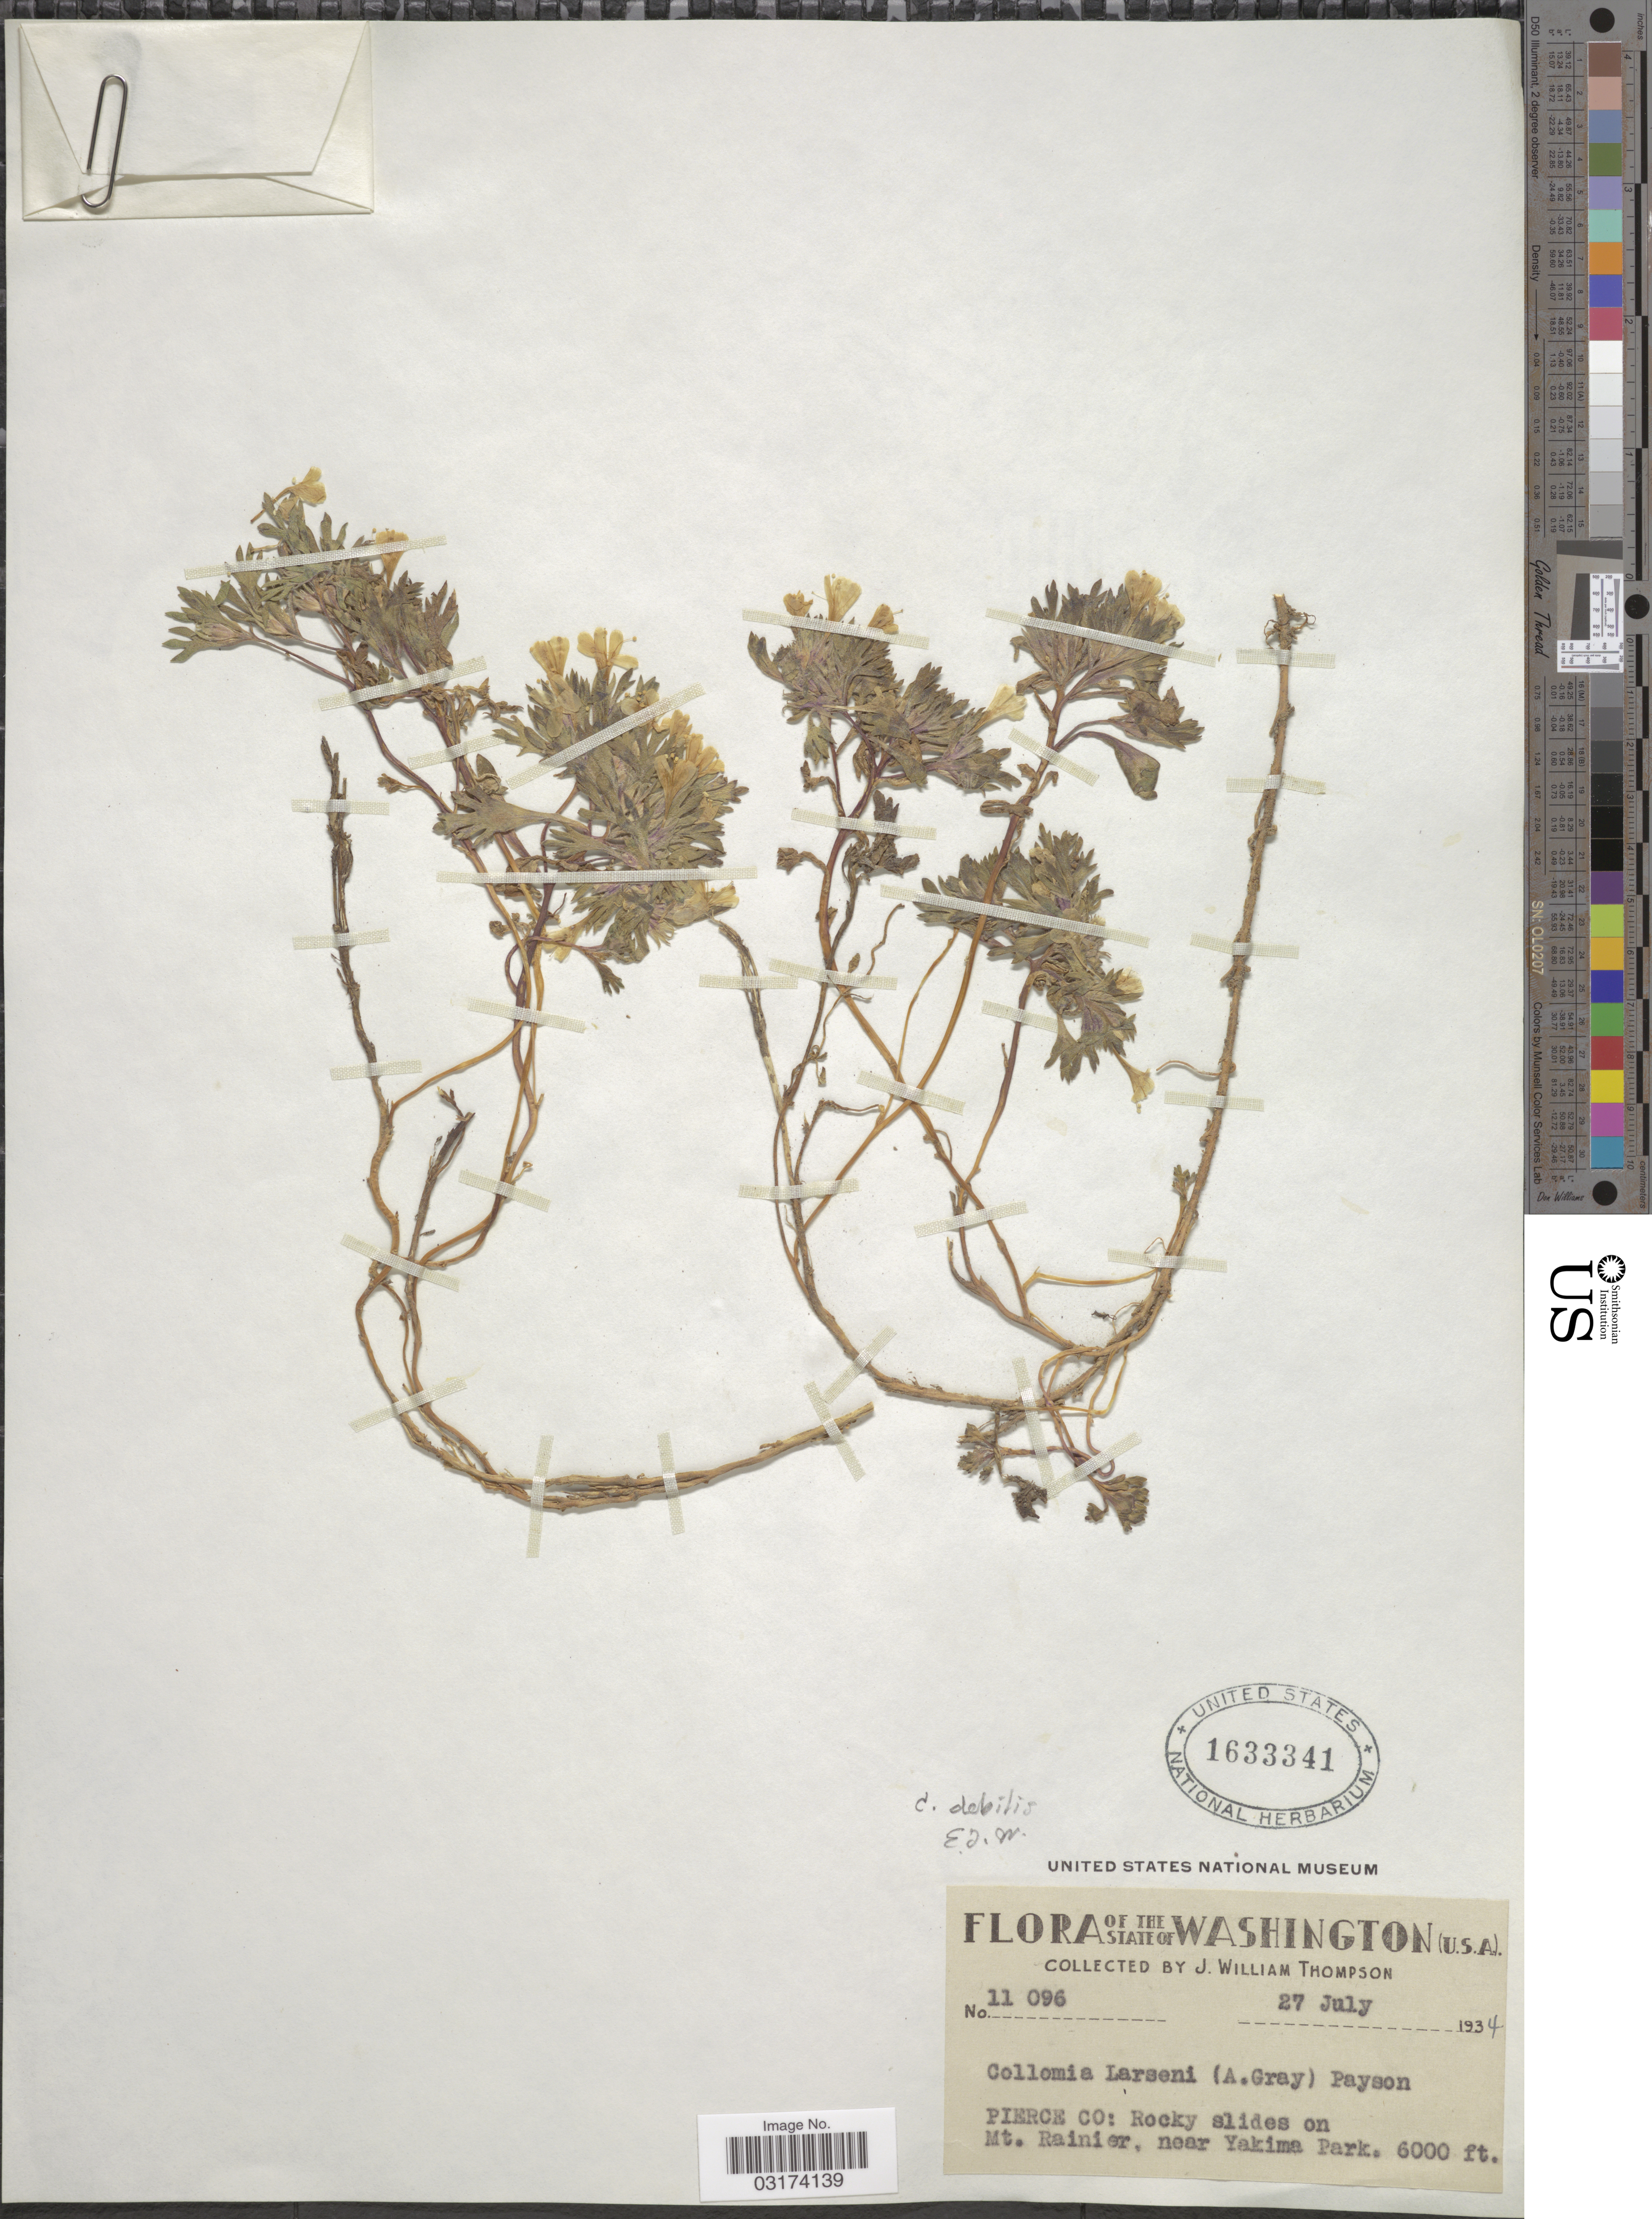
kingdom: Plantae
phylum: Tracheophyta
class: Magnoliopsida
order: Ericales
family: Polemoniaceae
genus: Collomia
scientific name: Collomia debilis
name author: (S. Watson) Greene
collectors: J. W. Thompson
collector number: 11096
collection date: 1934-07-27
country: United States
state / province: Washington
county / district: Yakima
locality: Pierce Co: Rocky slides on Mt. Rainier, near Yakima Park.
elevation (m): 1829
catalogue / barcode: US 1633341